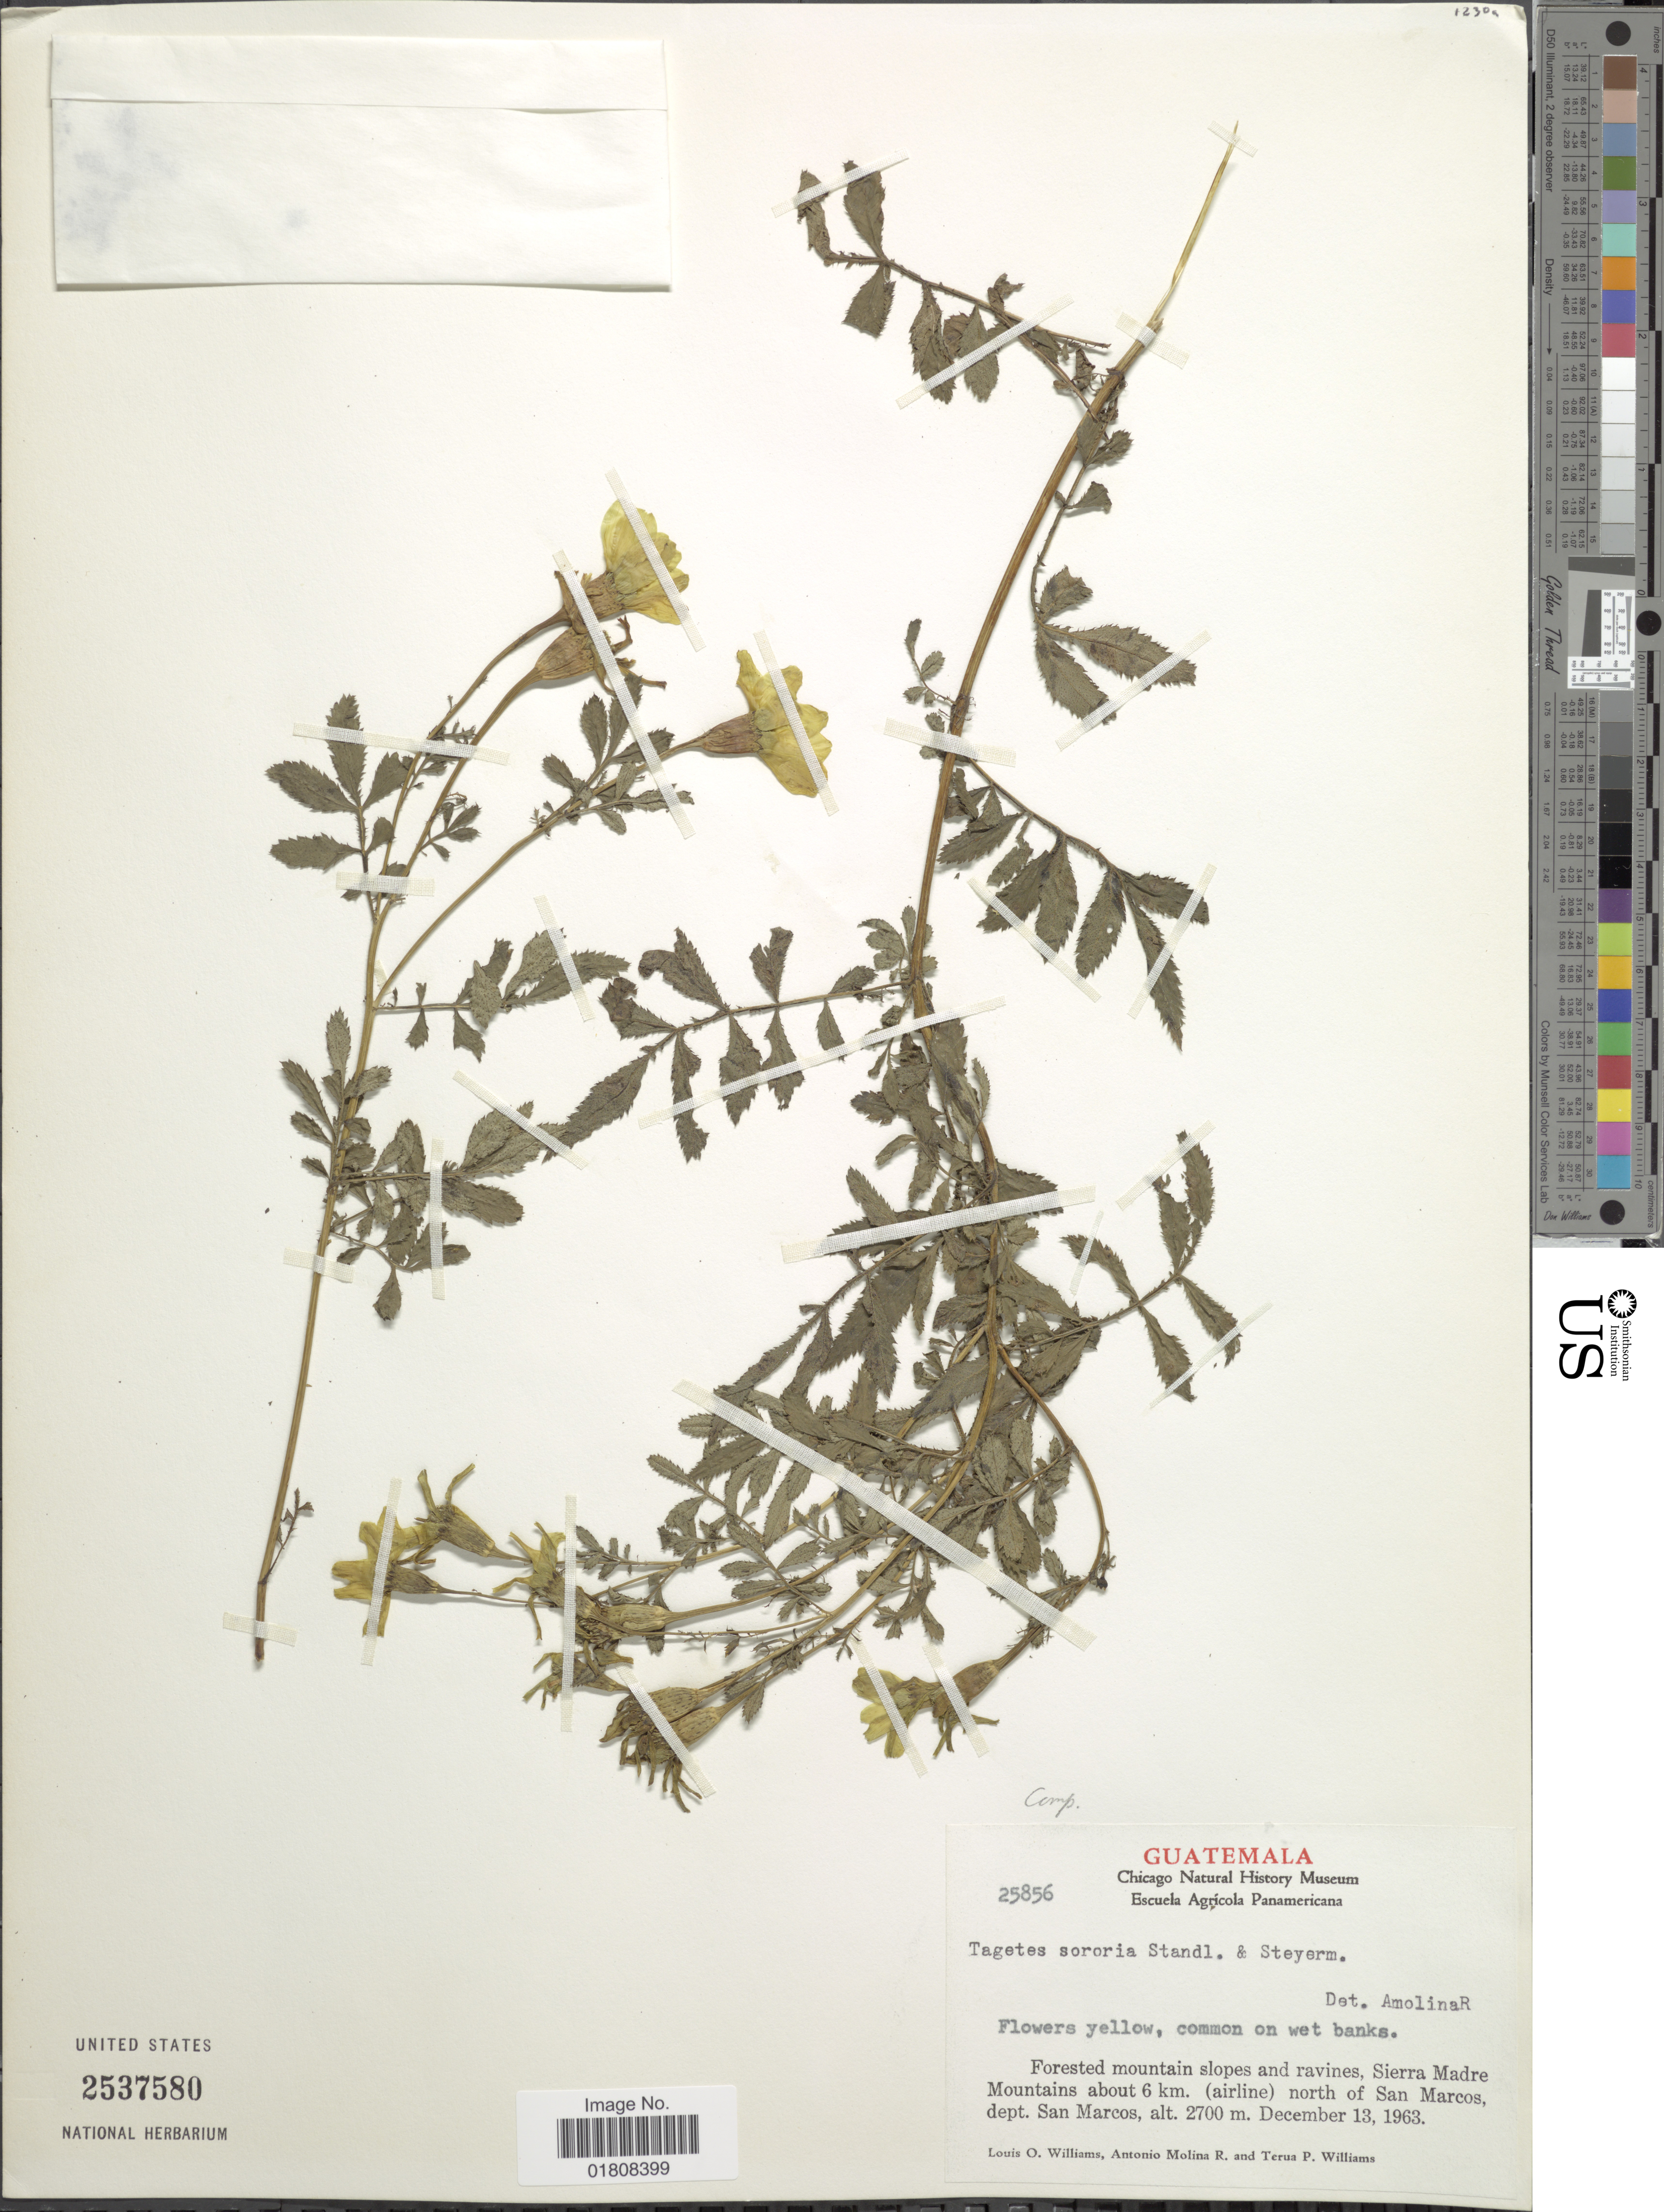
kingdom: Plantae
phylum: Tracheophyta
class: Magnoliopsida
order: Asterales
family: Asteraceae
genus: Tagetes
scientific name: Tagetes sororia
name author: Standl. & Steyerm.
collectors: L. O. Williams, A. Molina R. & T. P. Williams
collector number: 25856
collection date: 1963-12-13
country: Guatemala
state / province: San Marcos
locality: Sierra Madre Mountains about 6 km (airline) north of San Marcos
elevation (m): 2700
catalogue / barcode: US 2537580